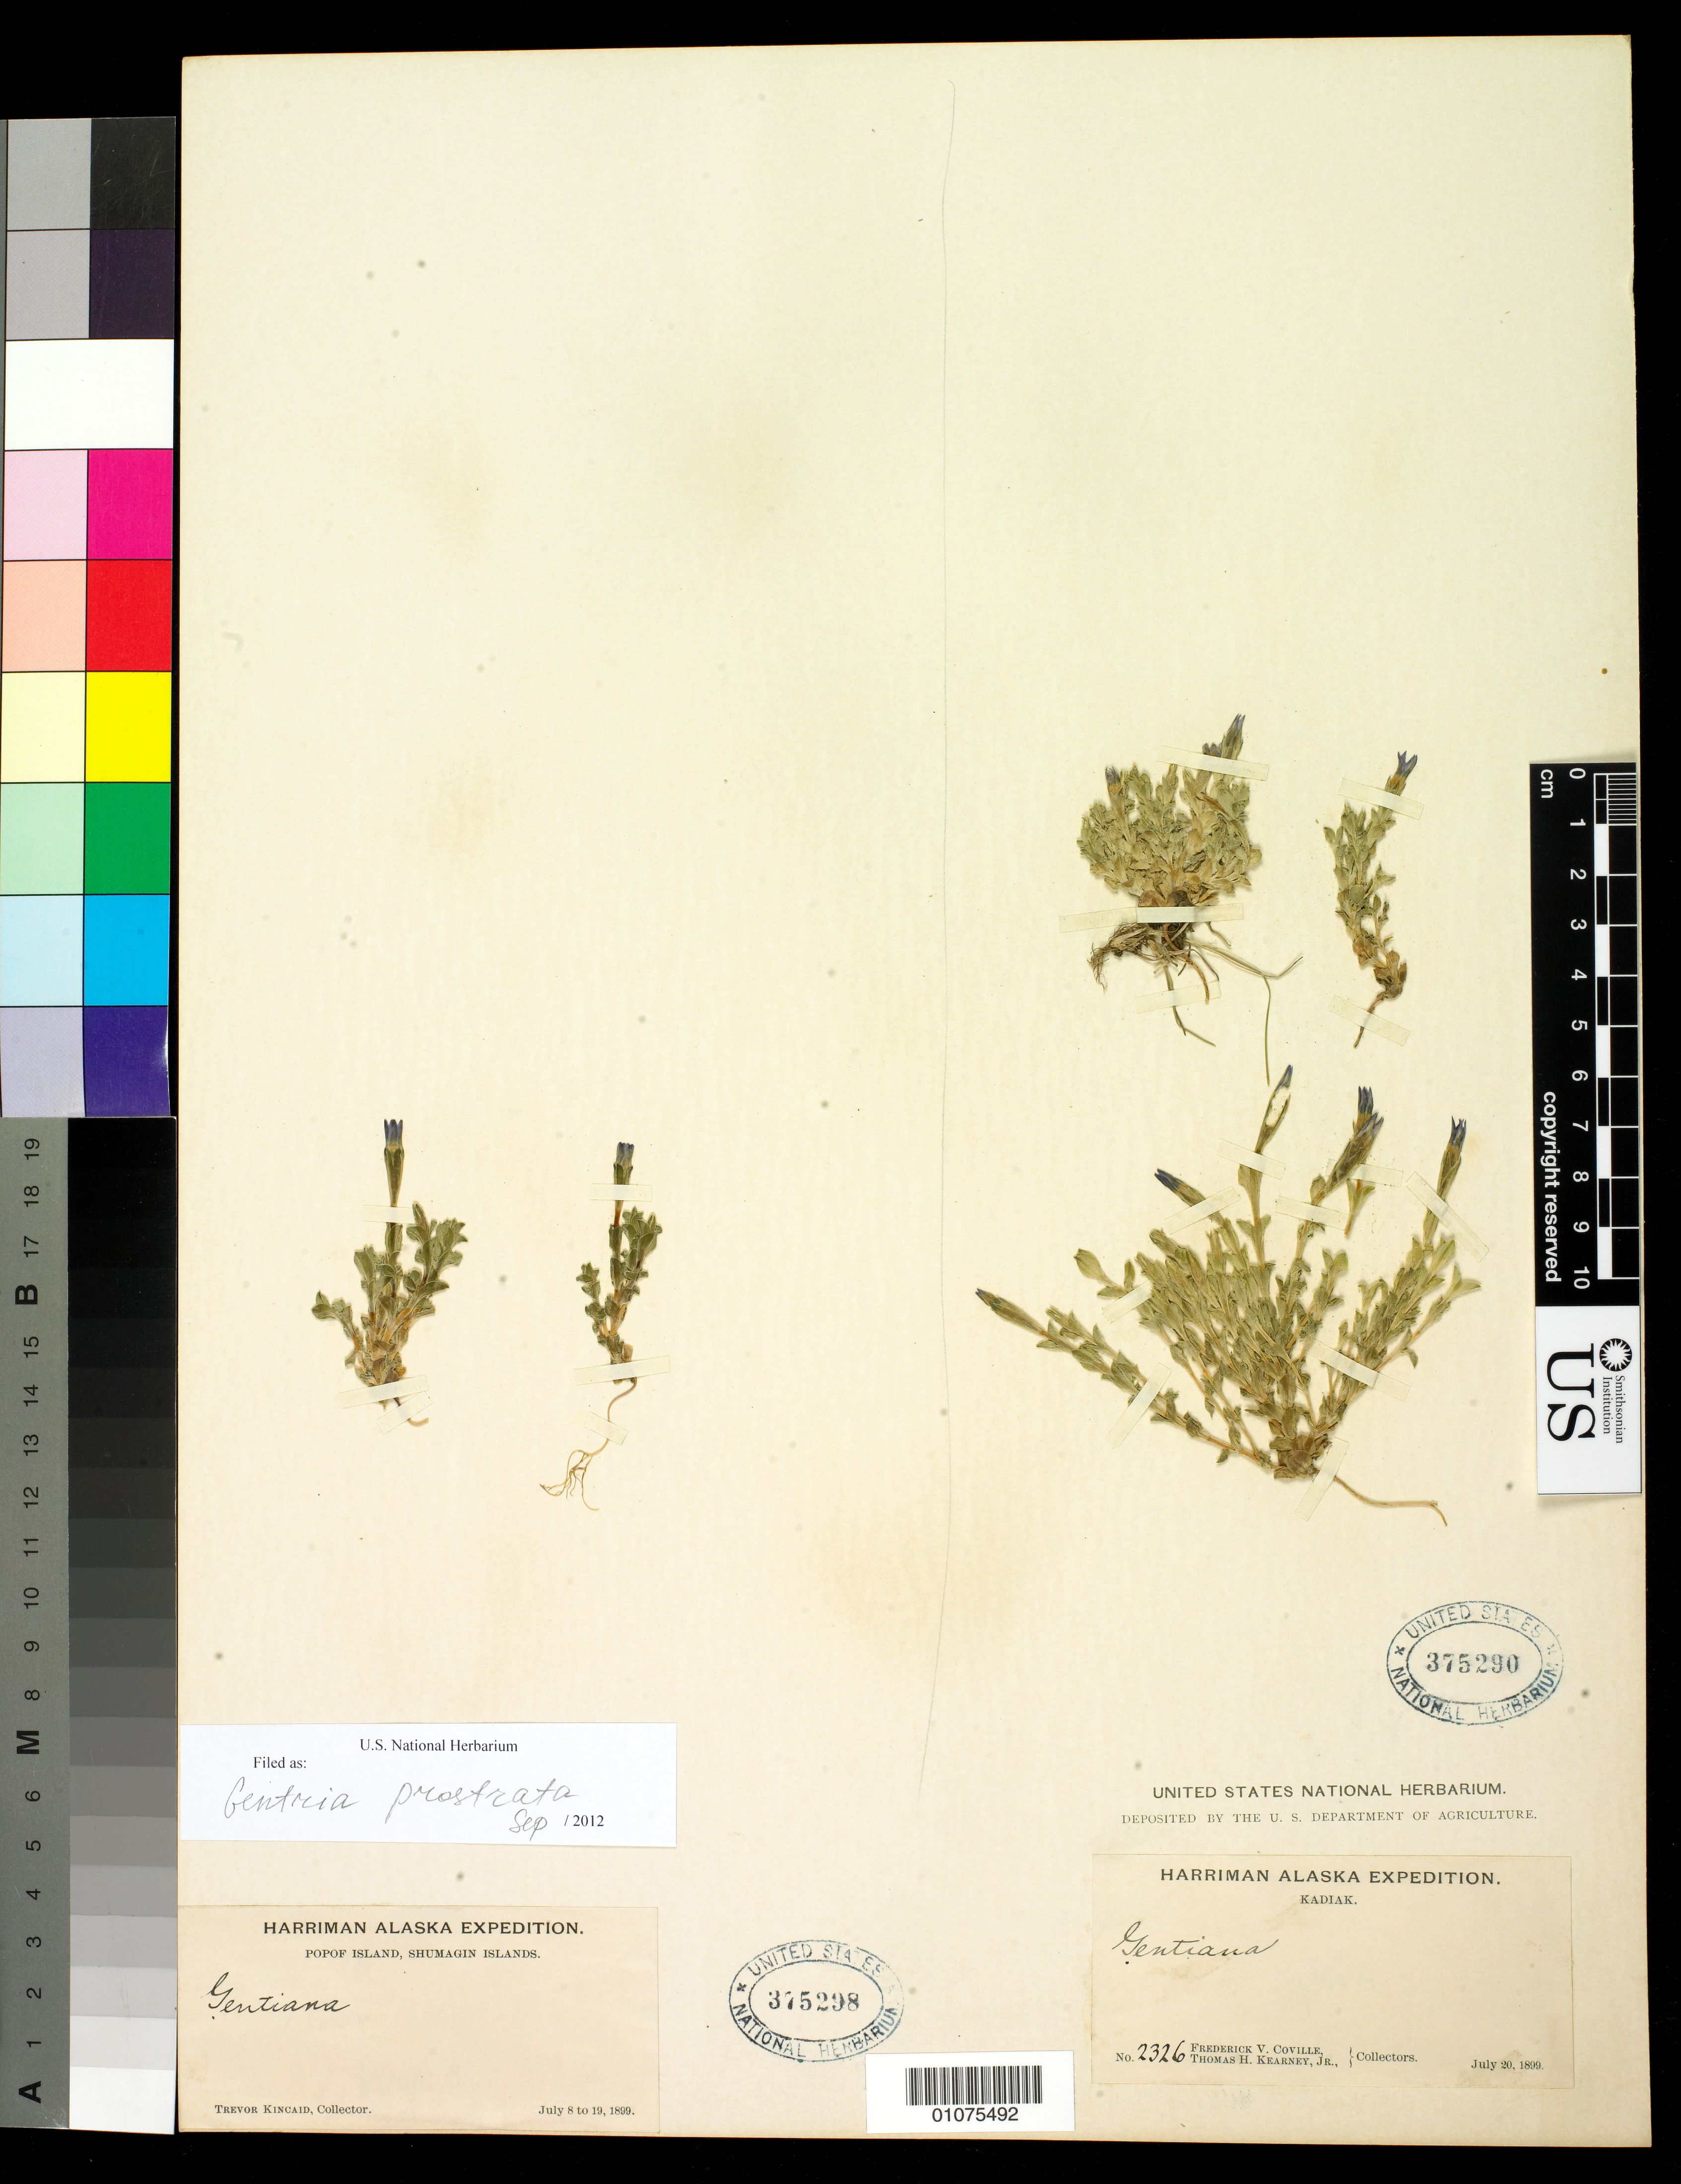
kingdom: Plantae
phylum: Tracheophyta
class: Magnoliopsida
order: Gentianales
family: Gentianaceae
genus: Gentiana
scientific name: Gentiana prostrata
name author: Haenke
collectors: T. C. Kincaid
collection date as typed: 8 Jul 1899 to 19 Jul 1899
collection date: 1899-07-08/1899-07-19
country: United States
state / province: Alaska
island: Shumagin Islands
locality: Popof Island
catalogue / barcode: US 375298